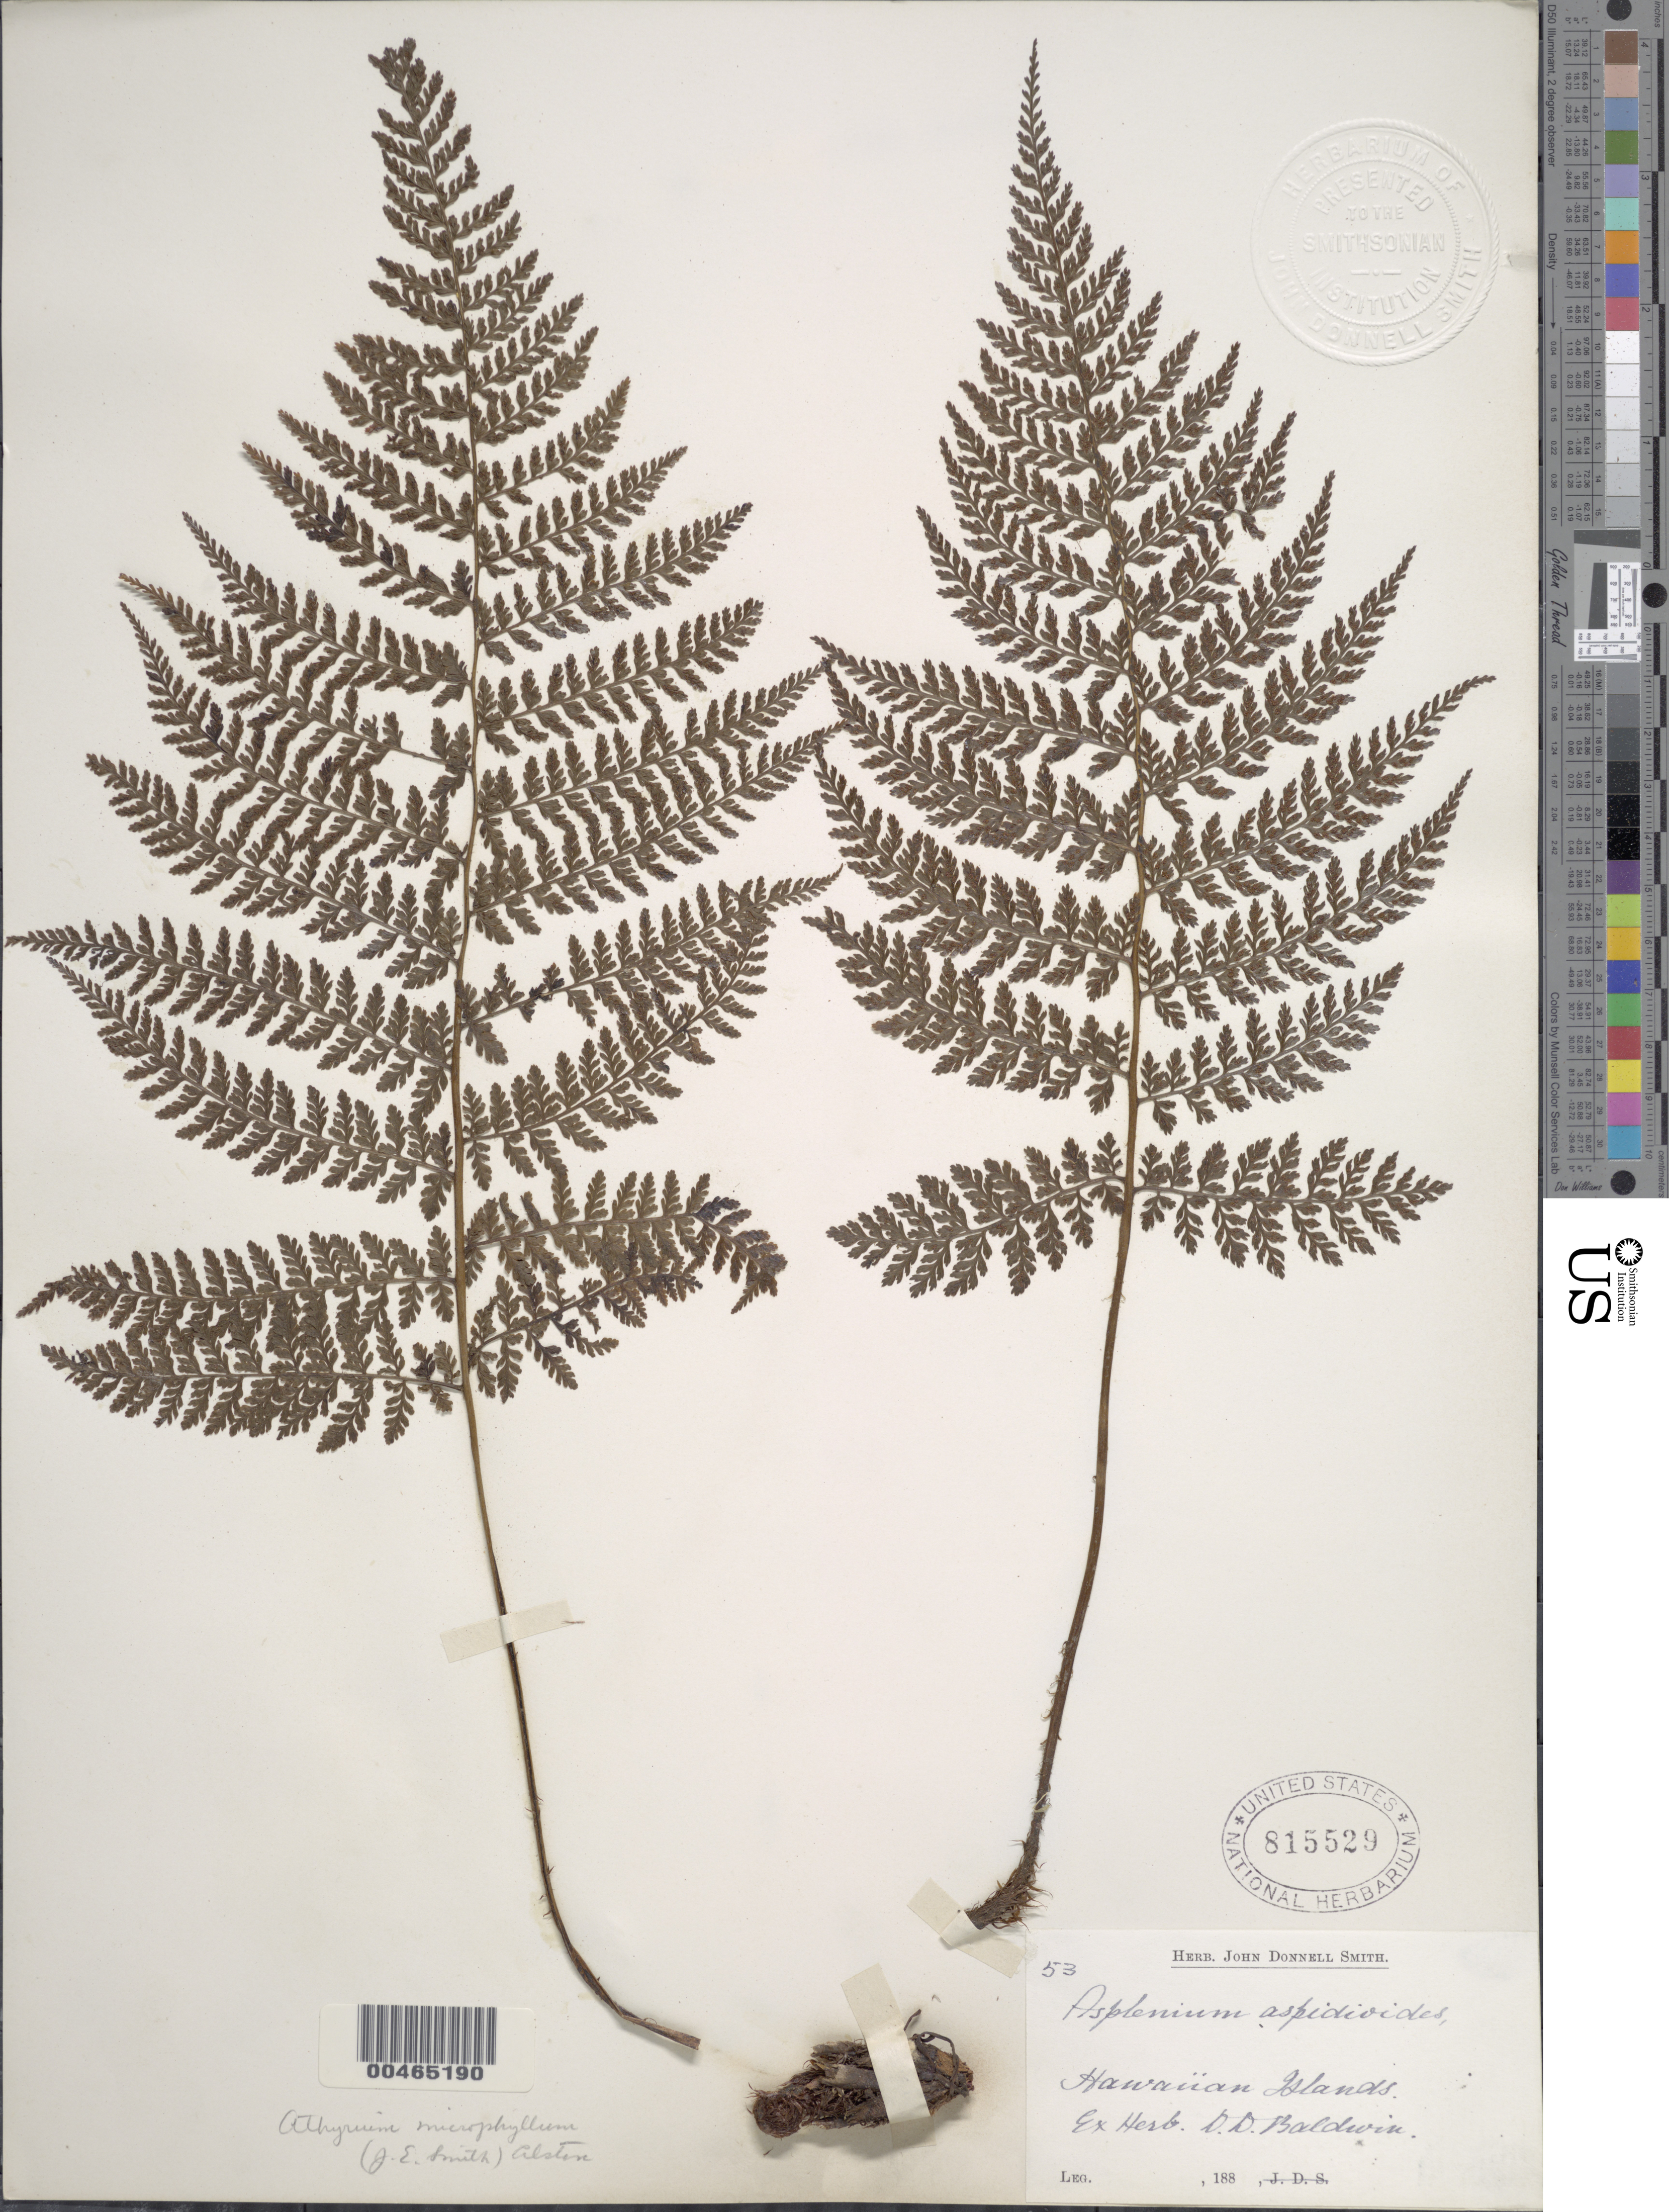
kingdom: Plantae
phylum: Tracheophyta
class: Polypodiopsida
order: Polypodiales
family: Athyriaceae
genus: Athyrium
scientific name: Athyrium microphyllum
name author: (Sm.) Alston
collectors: D. Baldwin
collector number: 53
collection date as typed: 188-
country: United States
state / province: Hawaii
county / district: Hawaii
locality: Hawaiian Islands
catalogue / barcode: US 815529